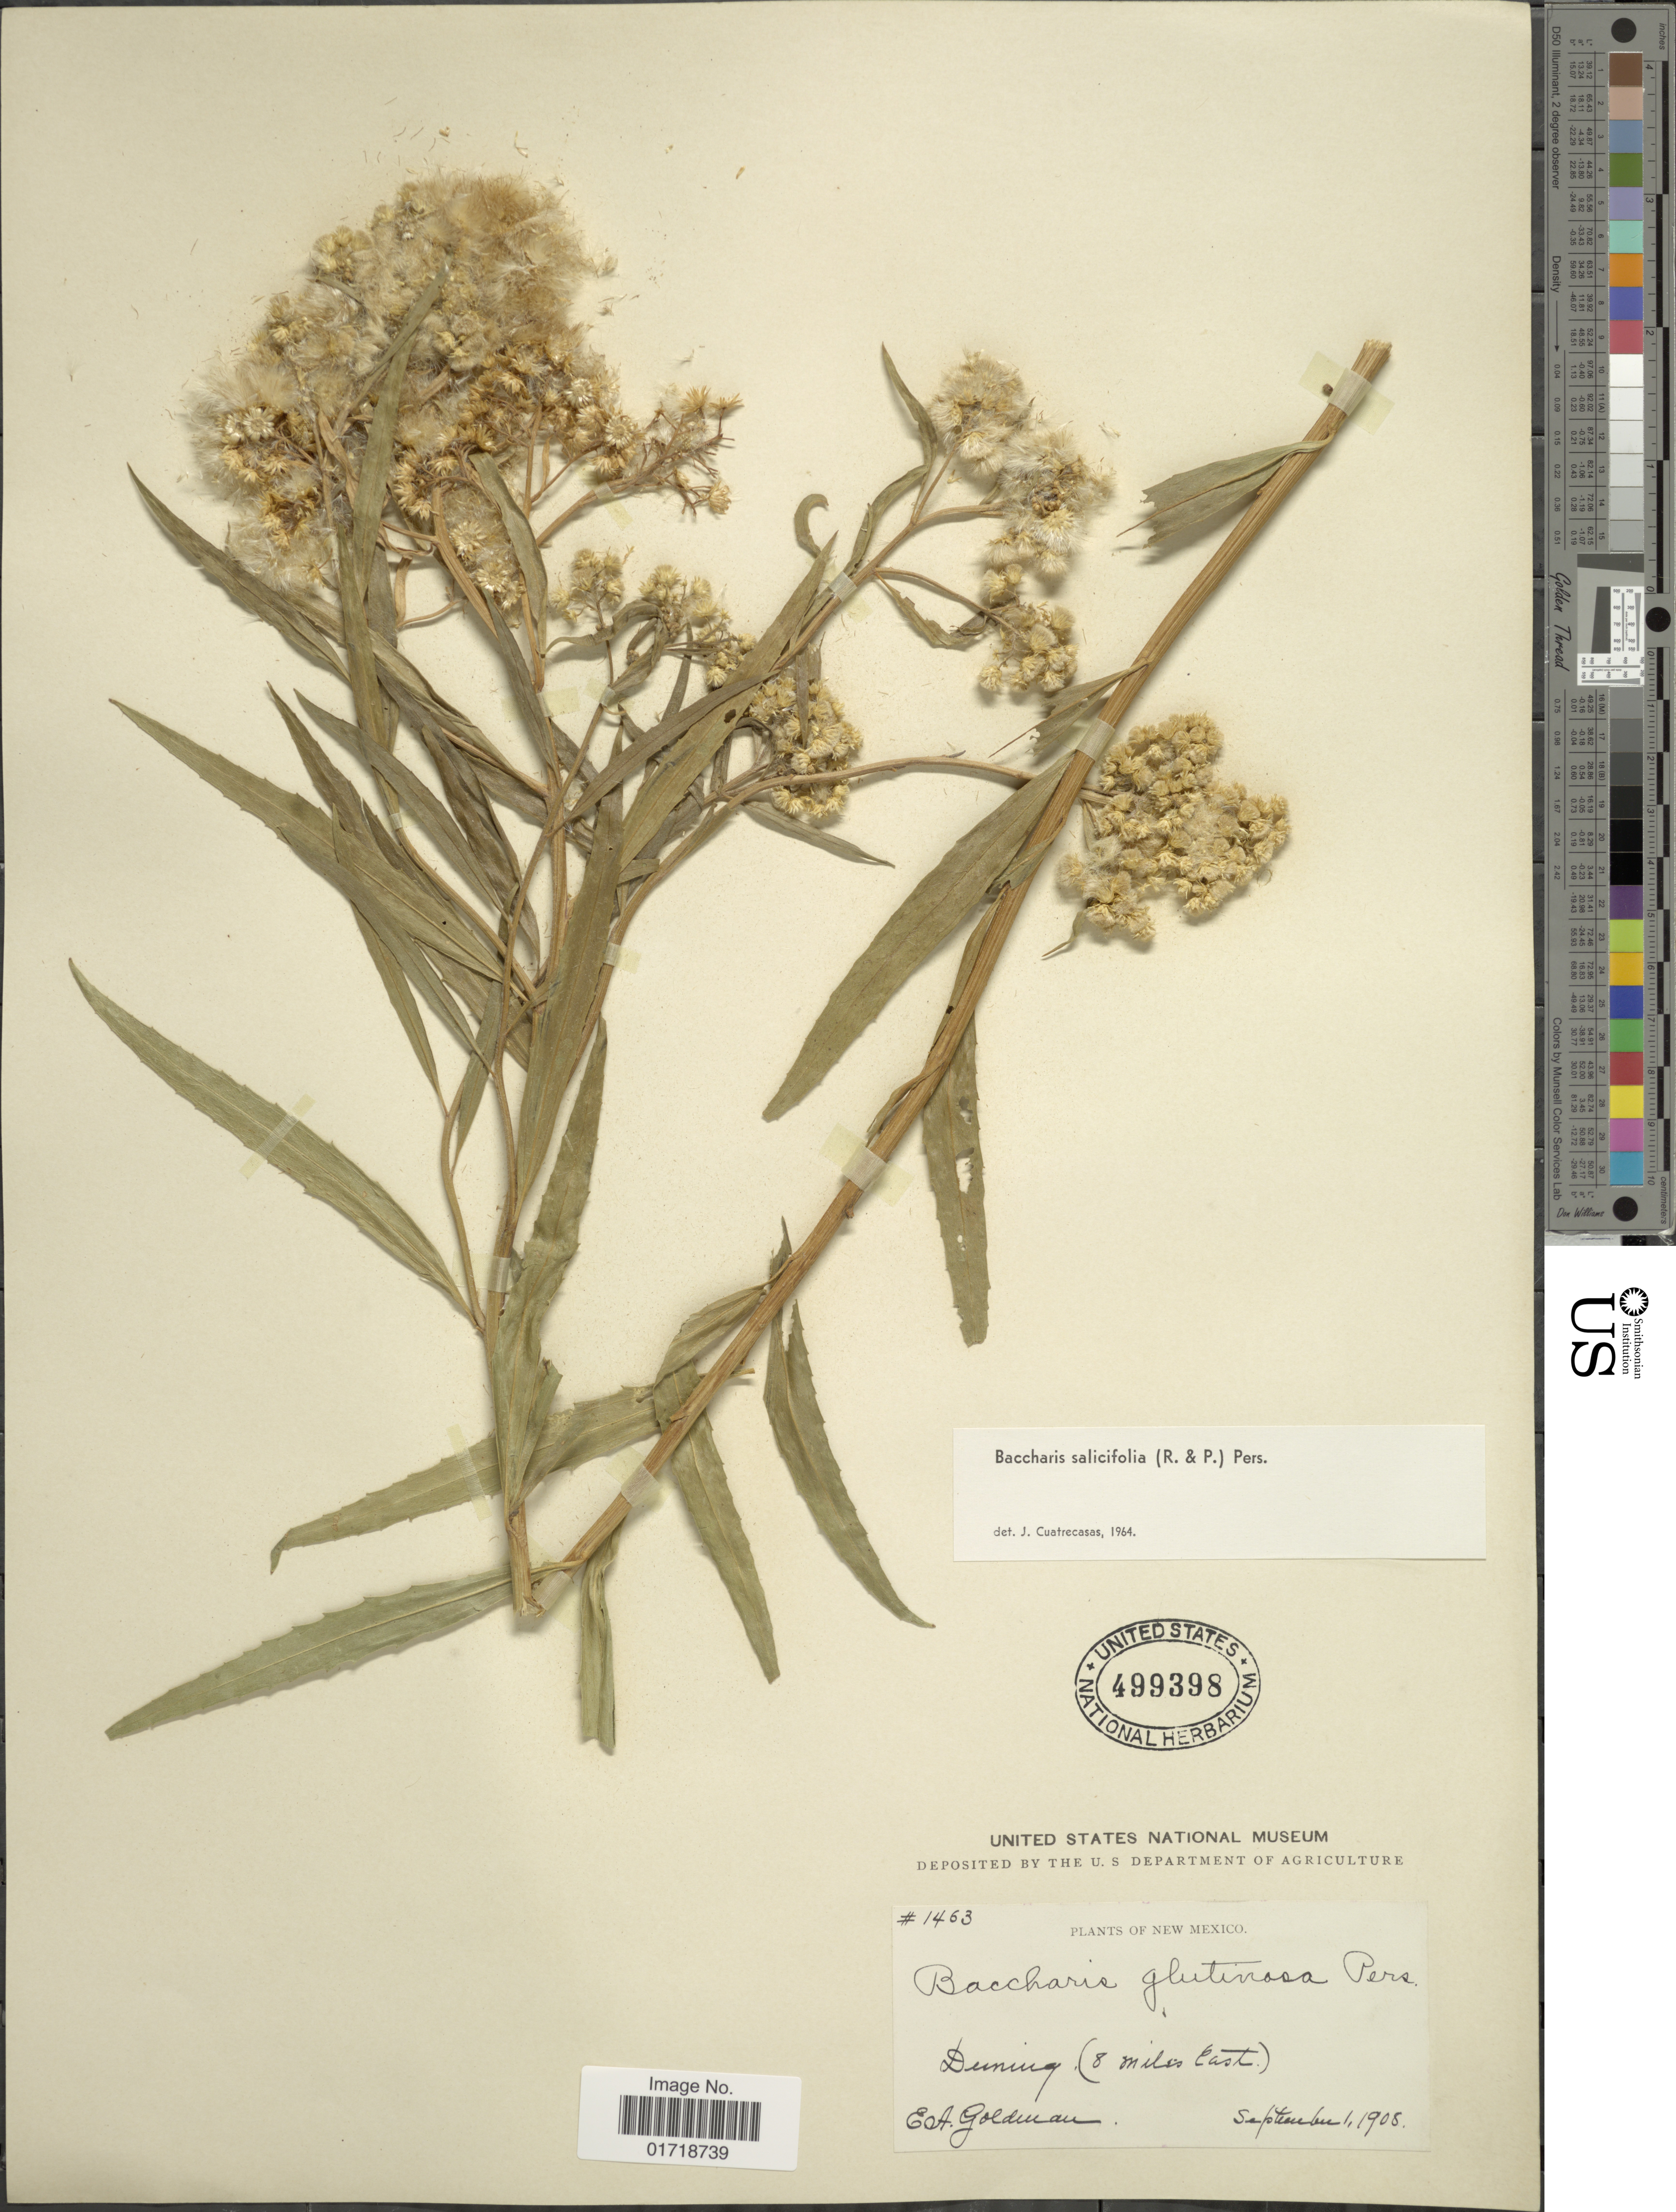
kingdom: Plantae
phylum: Tracheophyta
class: Magnoliopsida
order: Asterales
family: Asteraceae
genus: Baccharis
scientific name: Baccharis glutinosa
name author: Pers.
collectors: E. A. Goldman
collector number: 1463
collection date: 1908-09-01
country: United States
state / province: New Mexico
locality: Dunning ( 8 miles East )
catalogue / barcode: US 499398